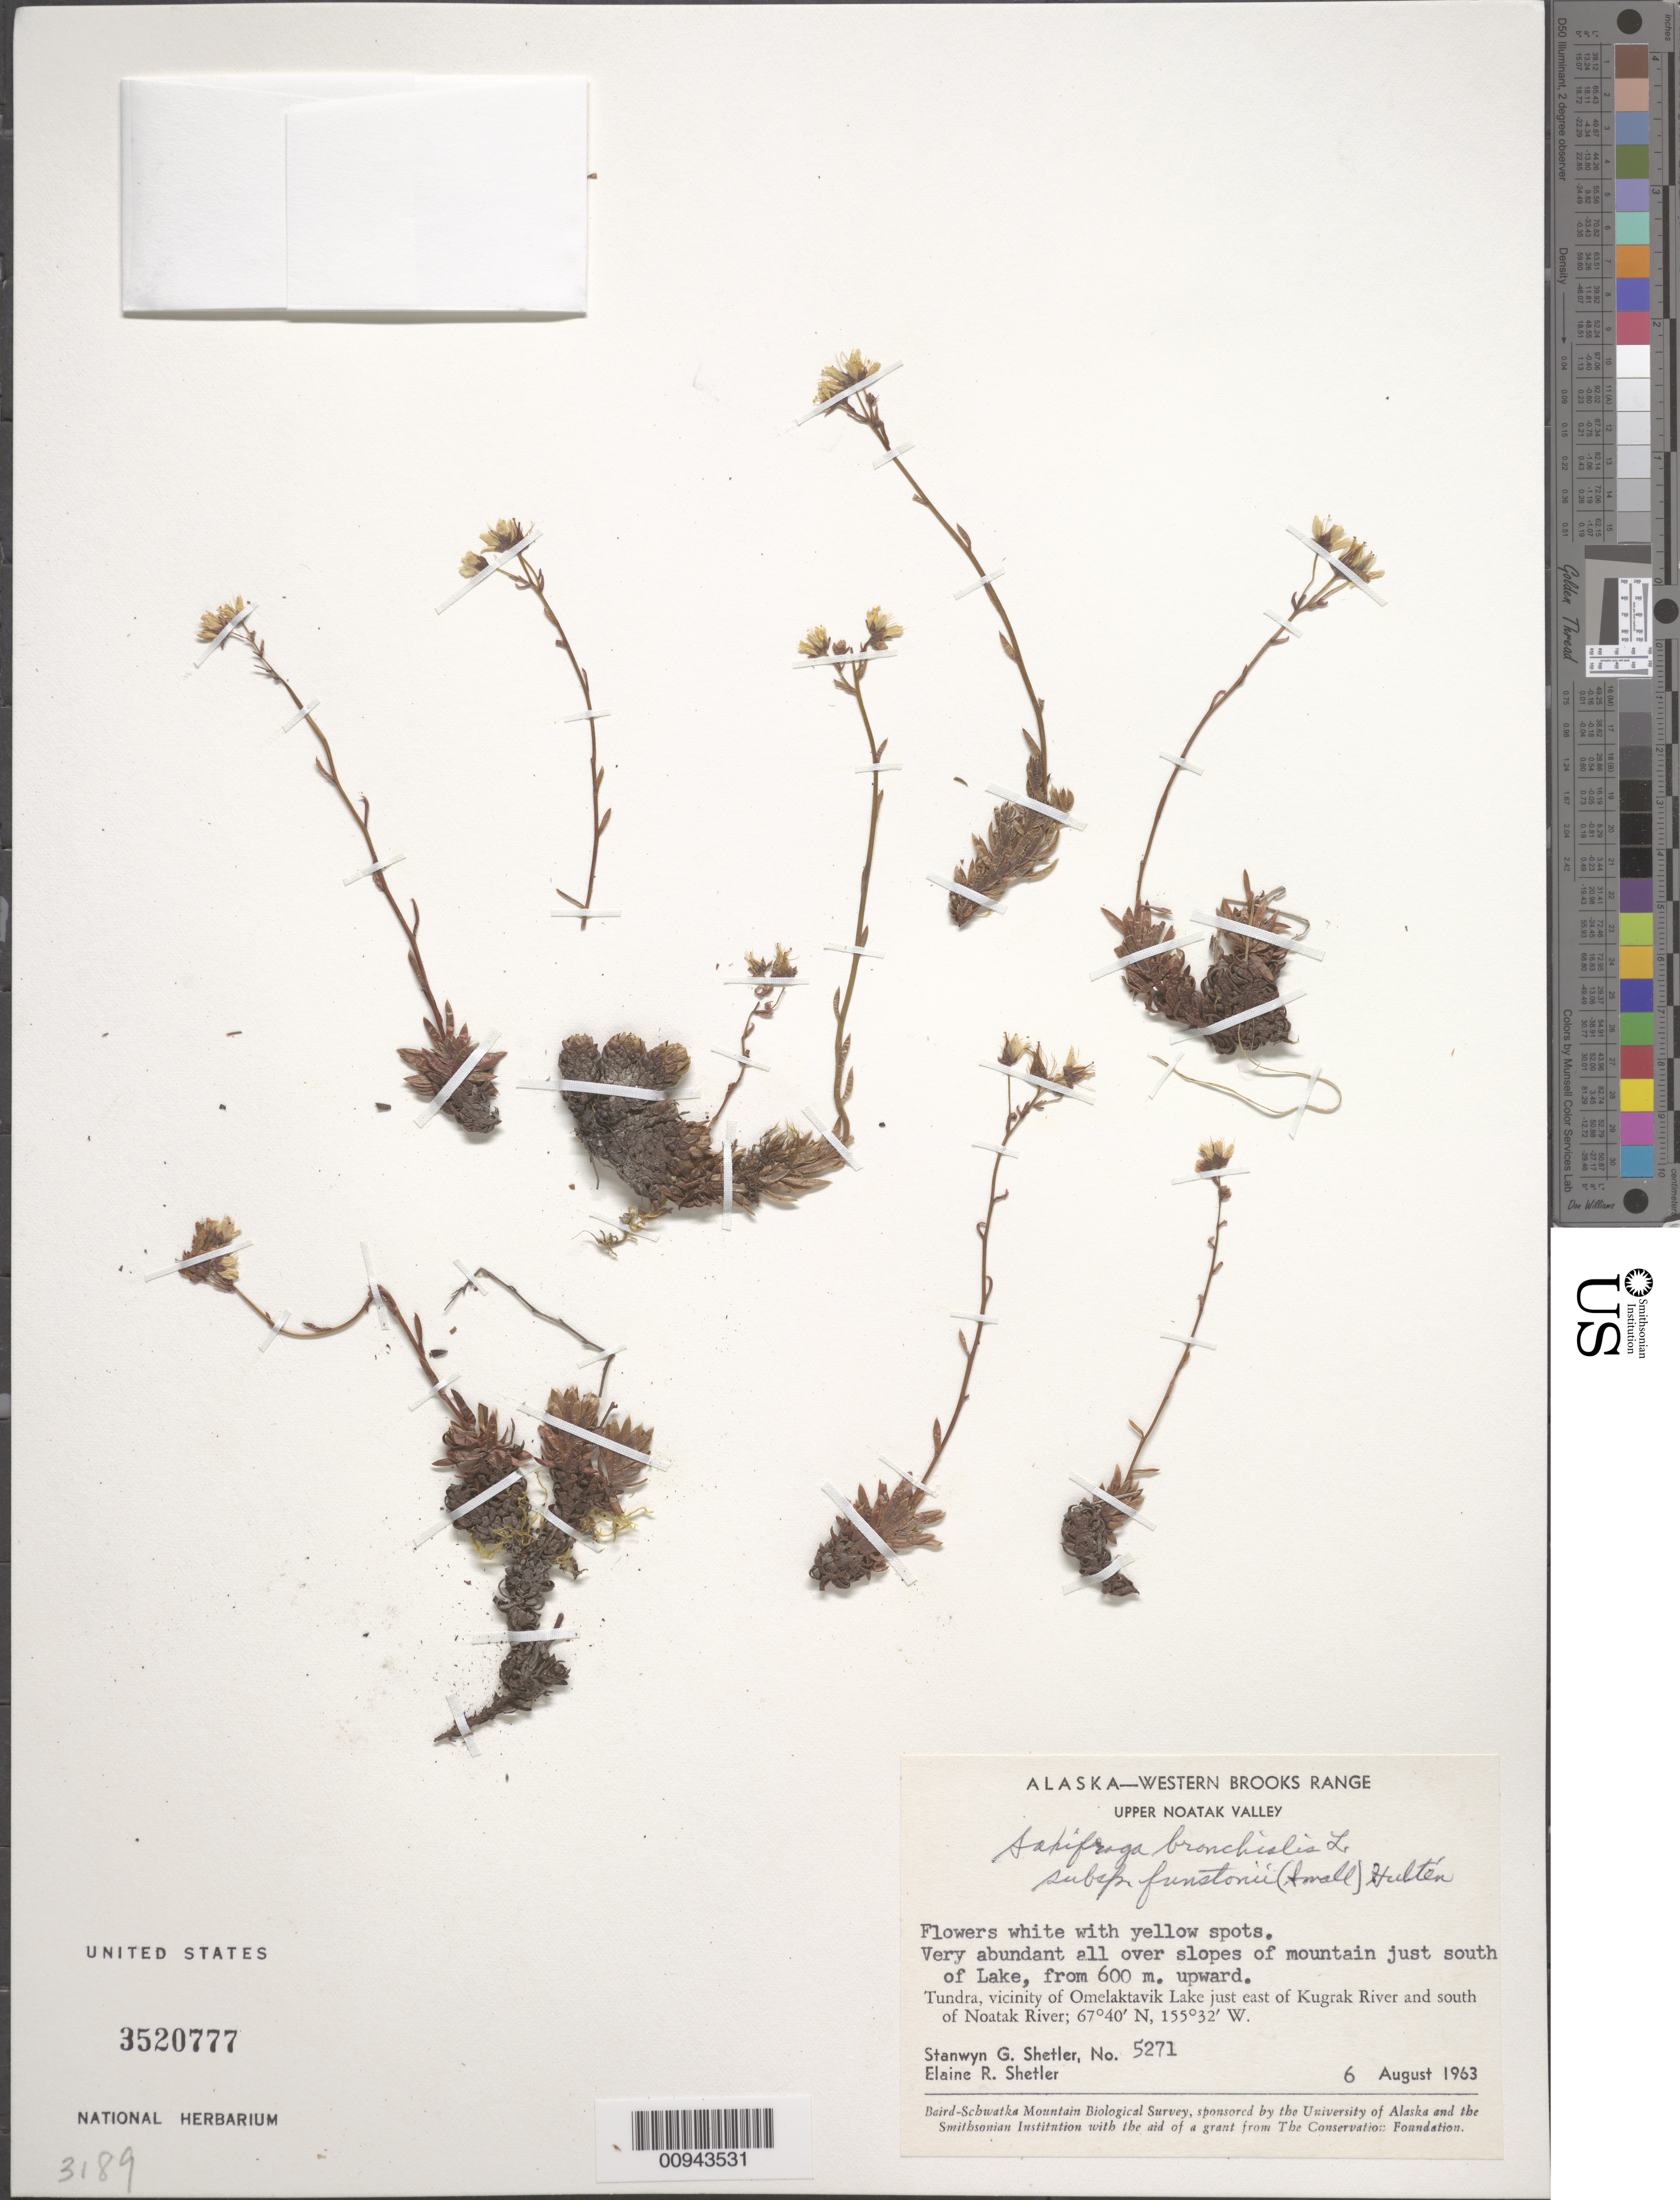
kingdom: Plantae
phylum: Tracheophyta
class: Liliopsida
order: Poales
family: Juncaceae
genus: Luzula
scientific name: Luzula kjellmaniana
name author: Miyabe & Kudô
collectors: S. Shetler & E. R. Shetler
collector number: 5273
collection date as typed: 06 Aug 1963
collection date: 1963-08-06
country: United States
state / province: Alaska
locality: Vicinity of Omelaktavik Lake just east of Kugrak River and south of Noatak River. Western Brooks Range, Upper Noatak Valley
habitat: Tundra. On wet gravelly soil in willow draw on north slope, mountain just south of Lake.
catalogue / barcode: US 3520777